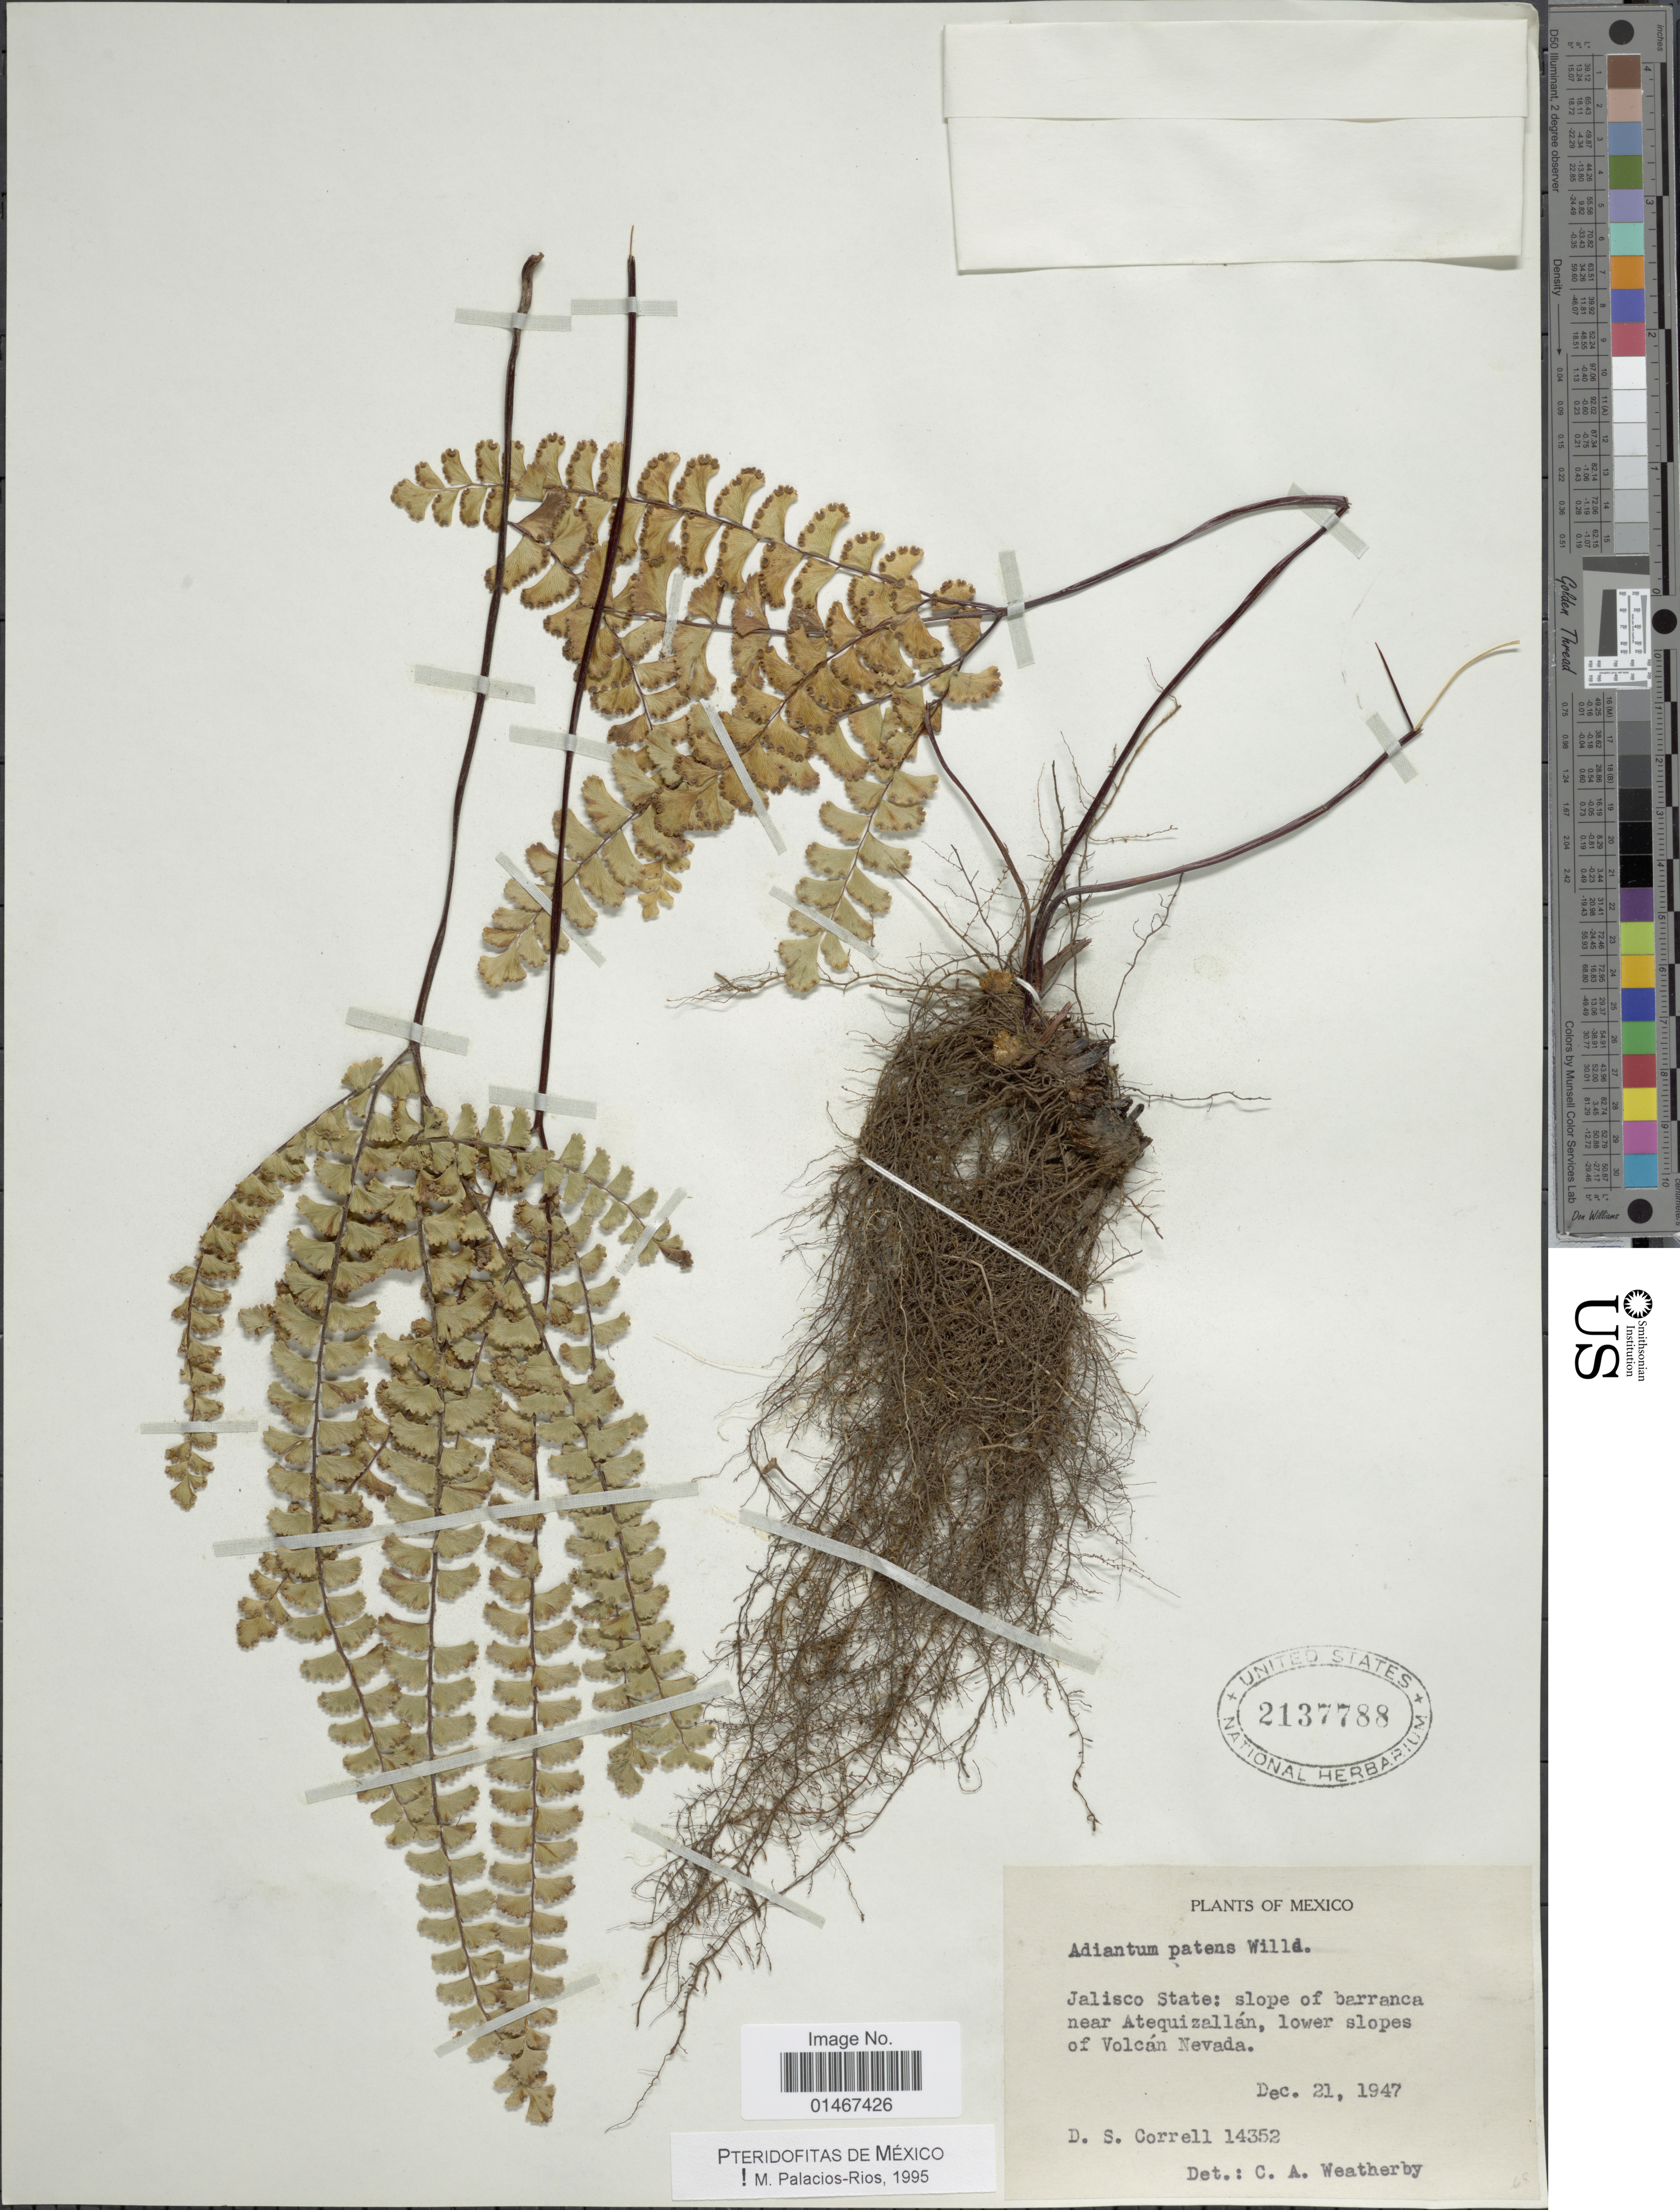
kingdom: Plantae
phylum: Tracheophyta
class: Polypodiopsida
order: Polypodiales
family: Pteridaceae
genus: Adiantum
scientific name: Adiantum patens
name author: Willd.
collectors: D. S. Correll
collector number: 14352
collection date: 1947-12-21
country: Mexico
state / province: Jalisco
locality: Jalisco State: slope of barranca near Atequizallan, lower slopes of Volcan Nevada.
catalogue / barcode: US 2137788